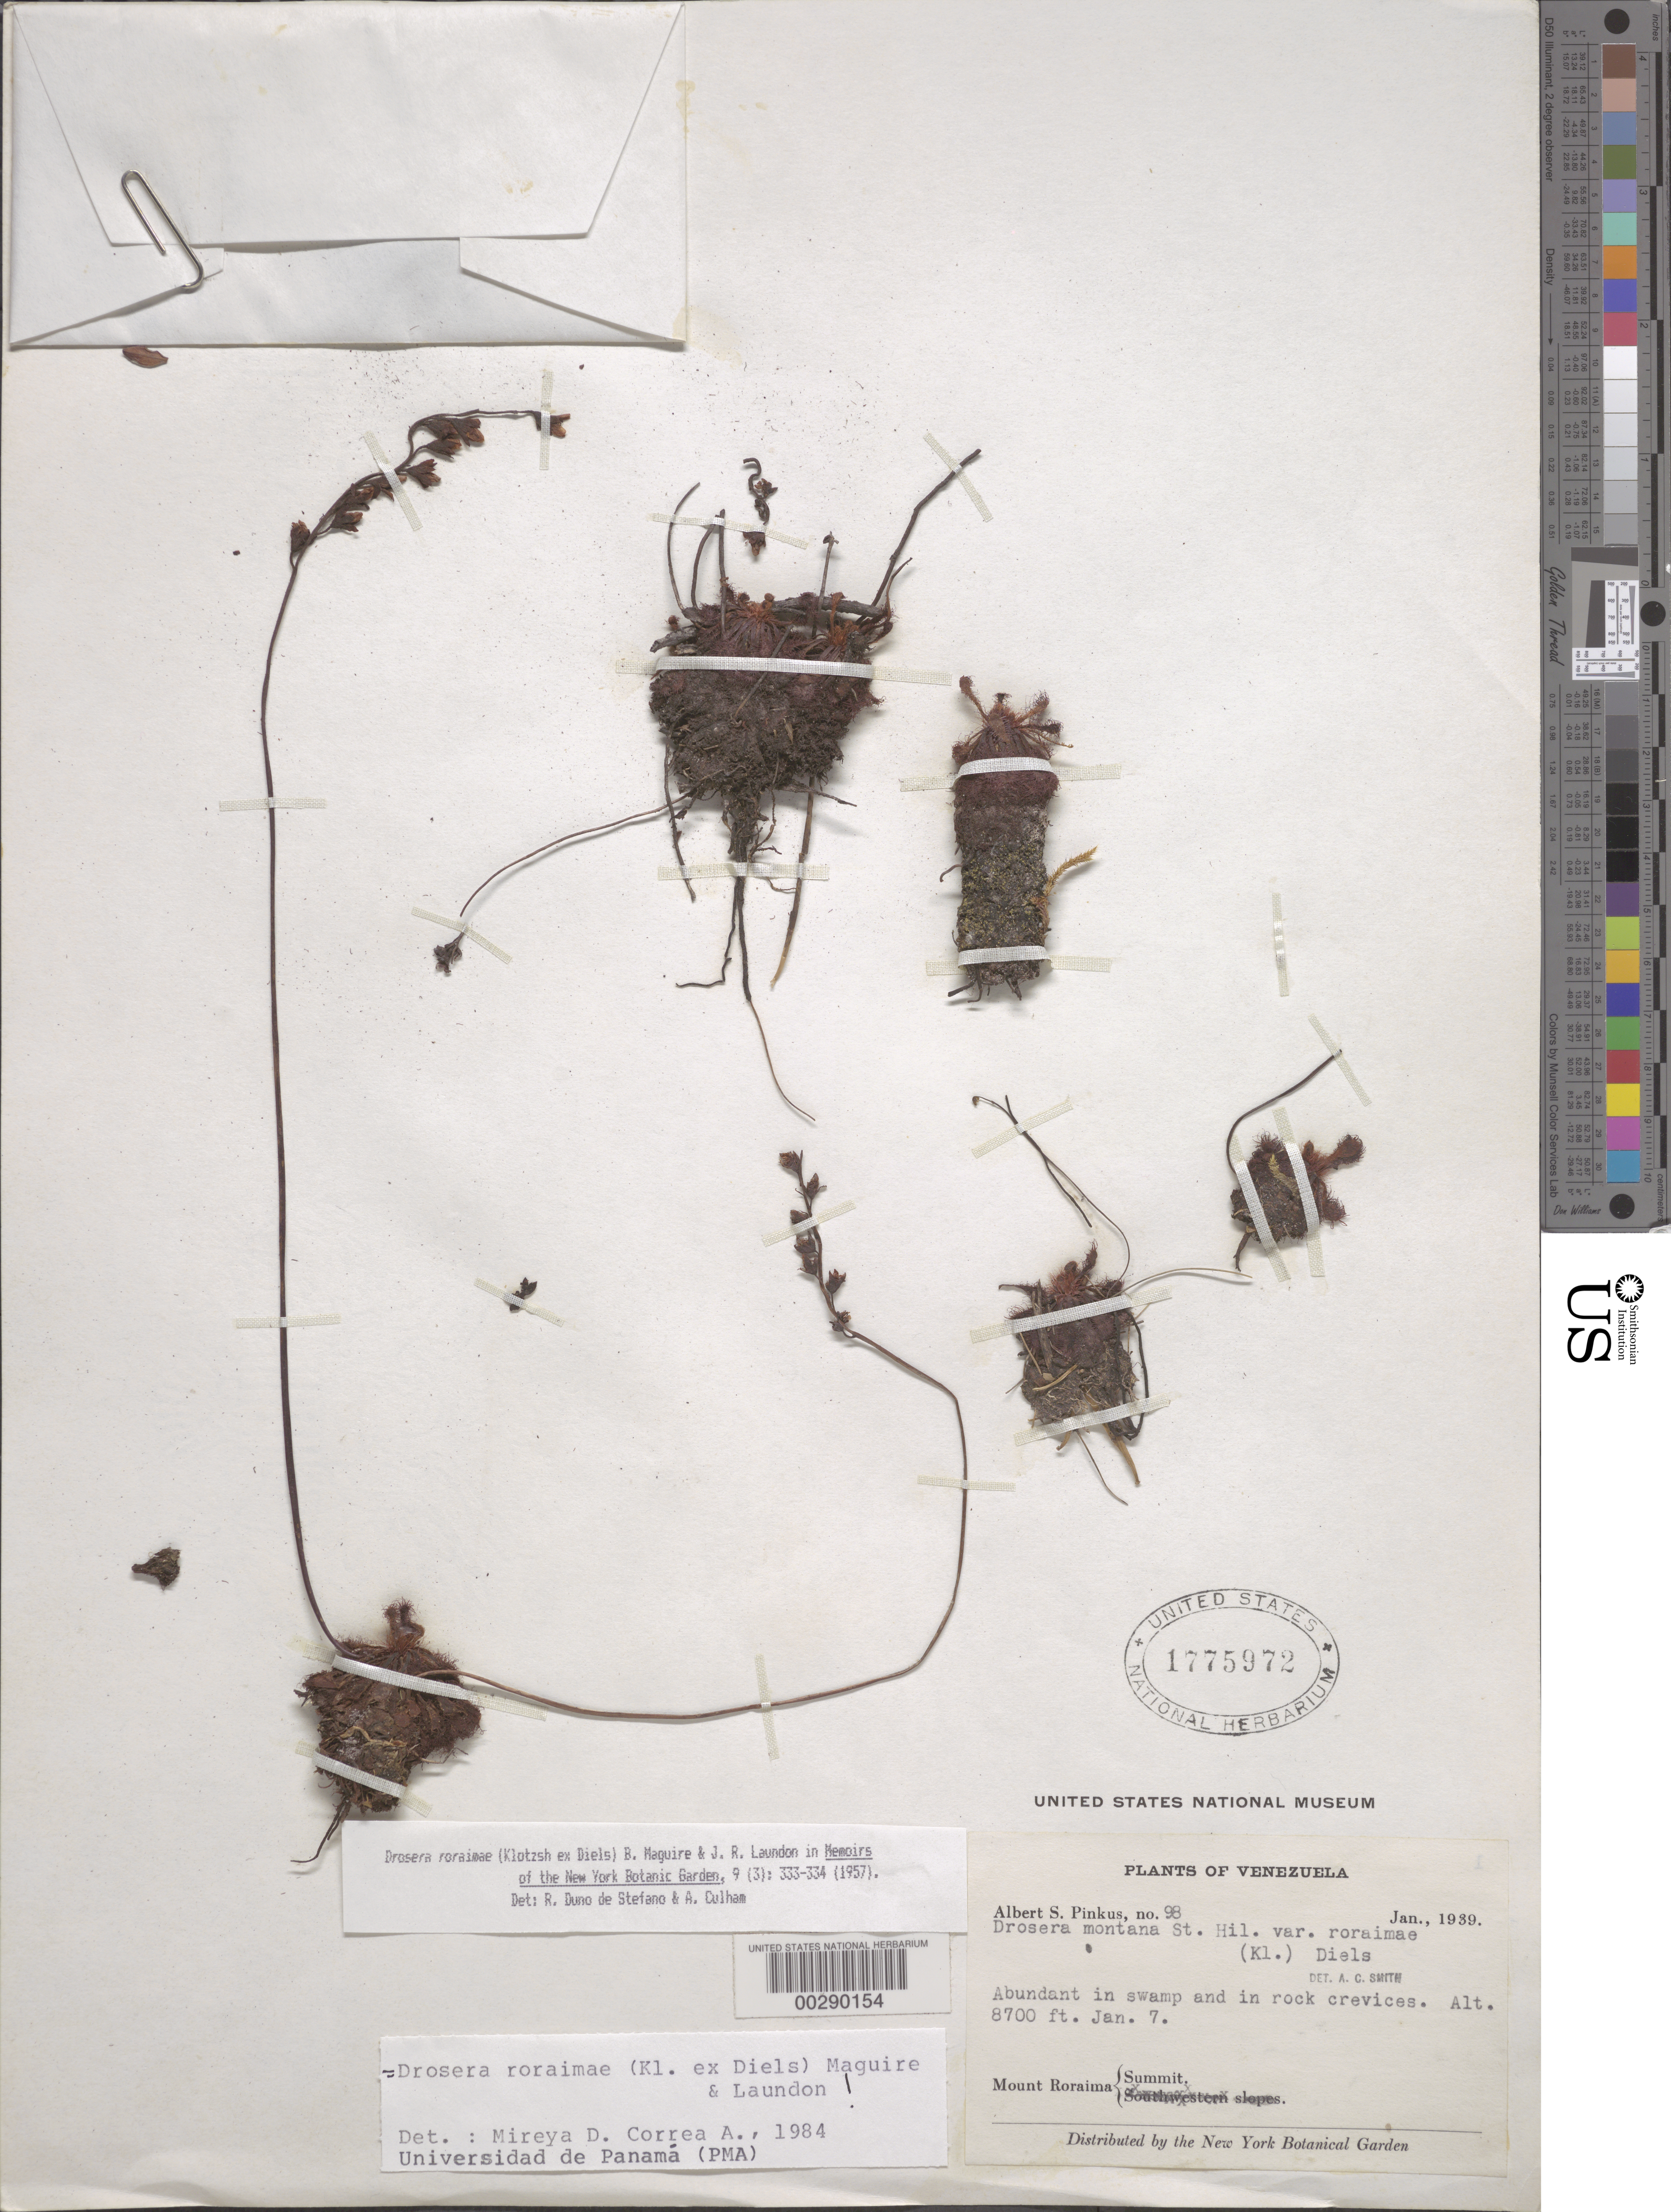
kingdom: Plantae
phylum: Tracheophyta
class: Magnoliopsida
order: Caryophyllales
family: Droseraceae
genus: Drosera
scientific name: Drosera roraimae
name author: (Klotzsch ex Diels) Maguire & J.R. Laundon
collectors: A. Pinkus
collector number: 98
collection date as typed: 07 Jan 1939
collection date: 1939-01-07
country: Venezuela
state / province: Bolivar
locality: Summit of mount roraima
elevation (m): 2652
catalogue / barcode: US 1775972